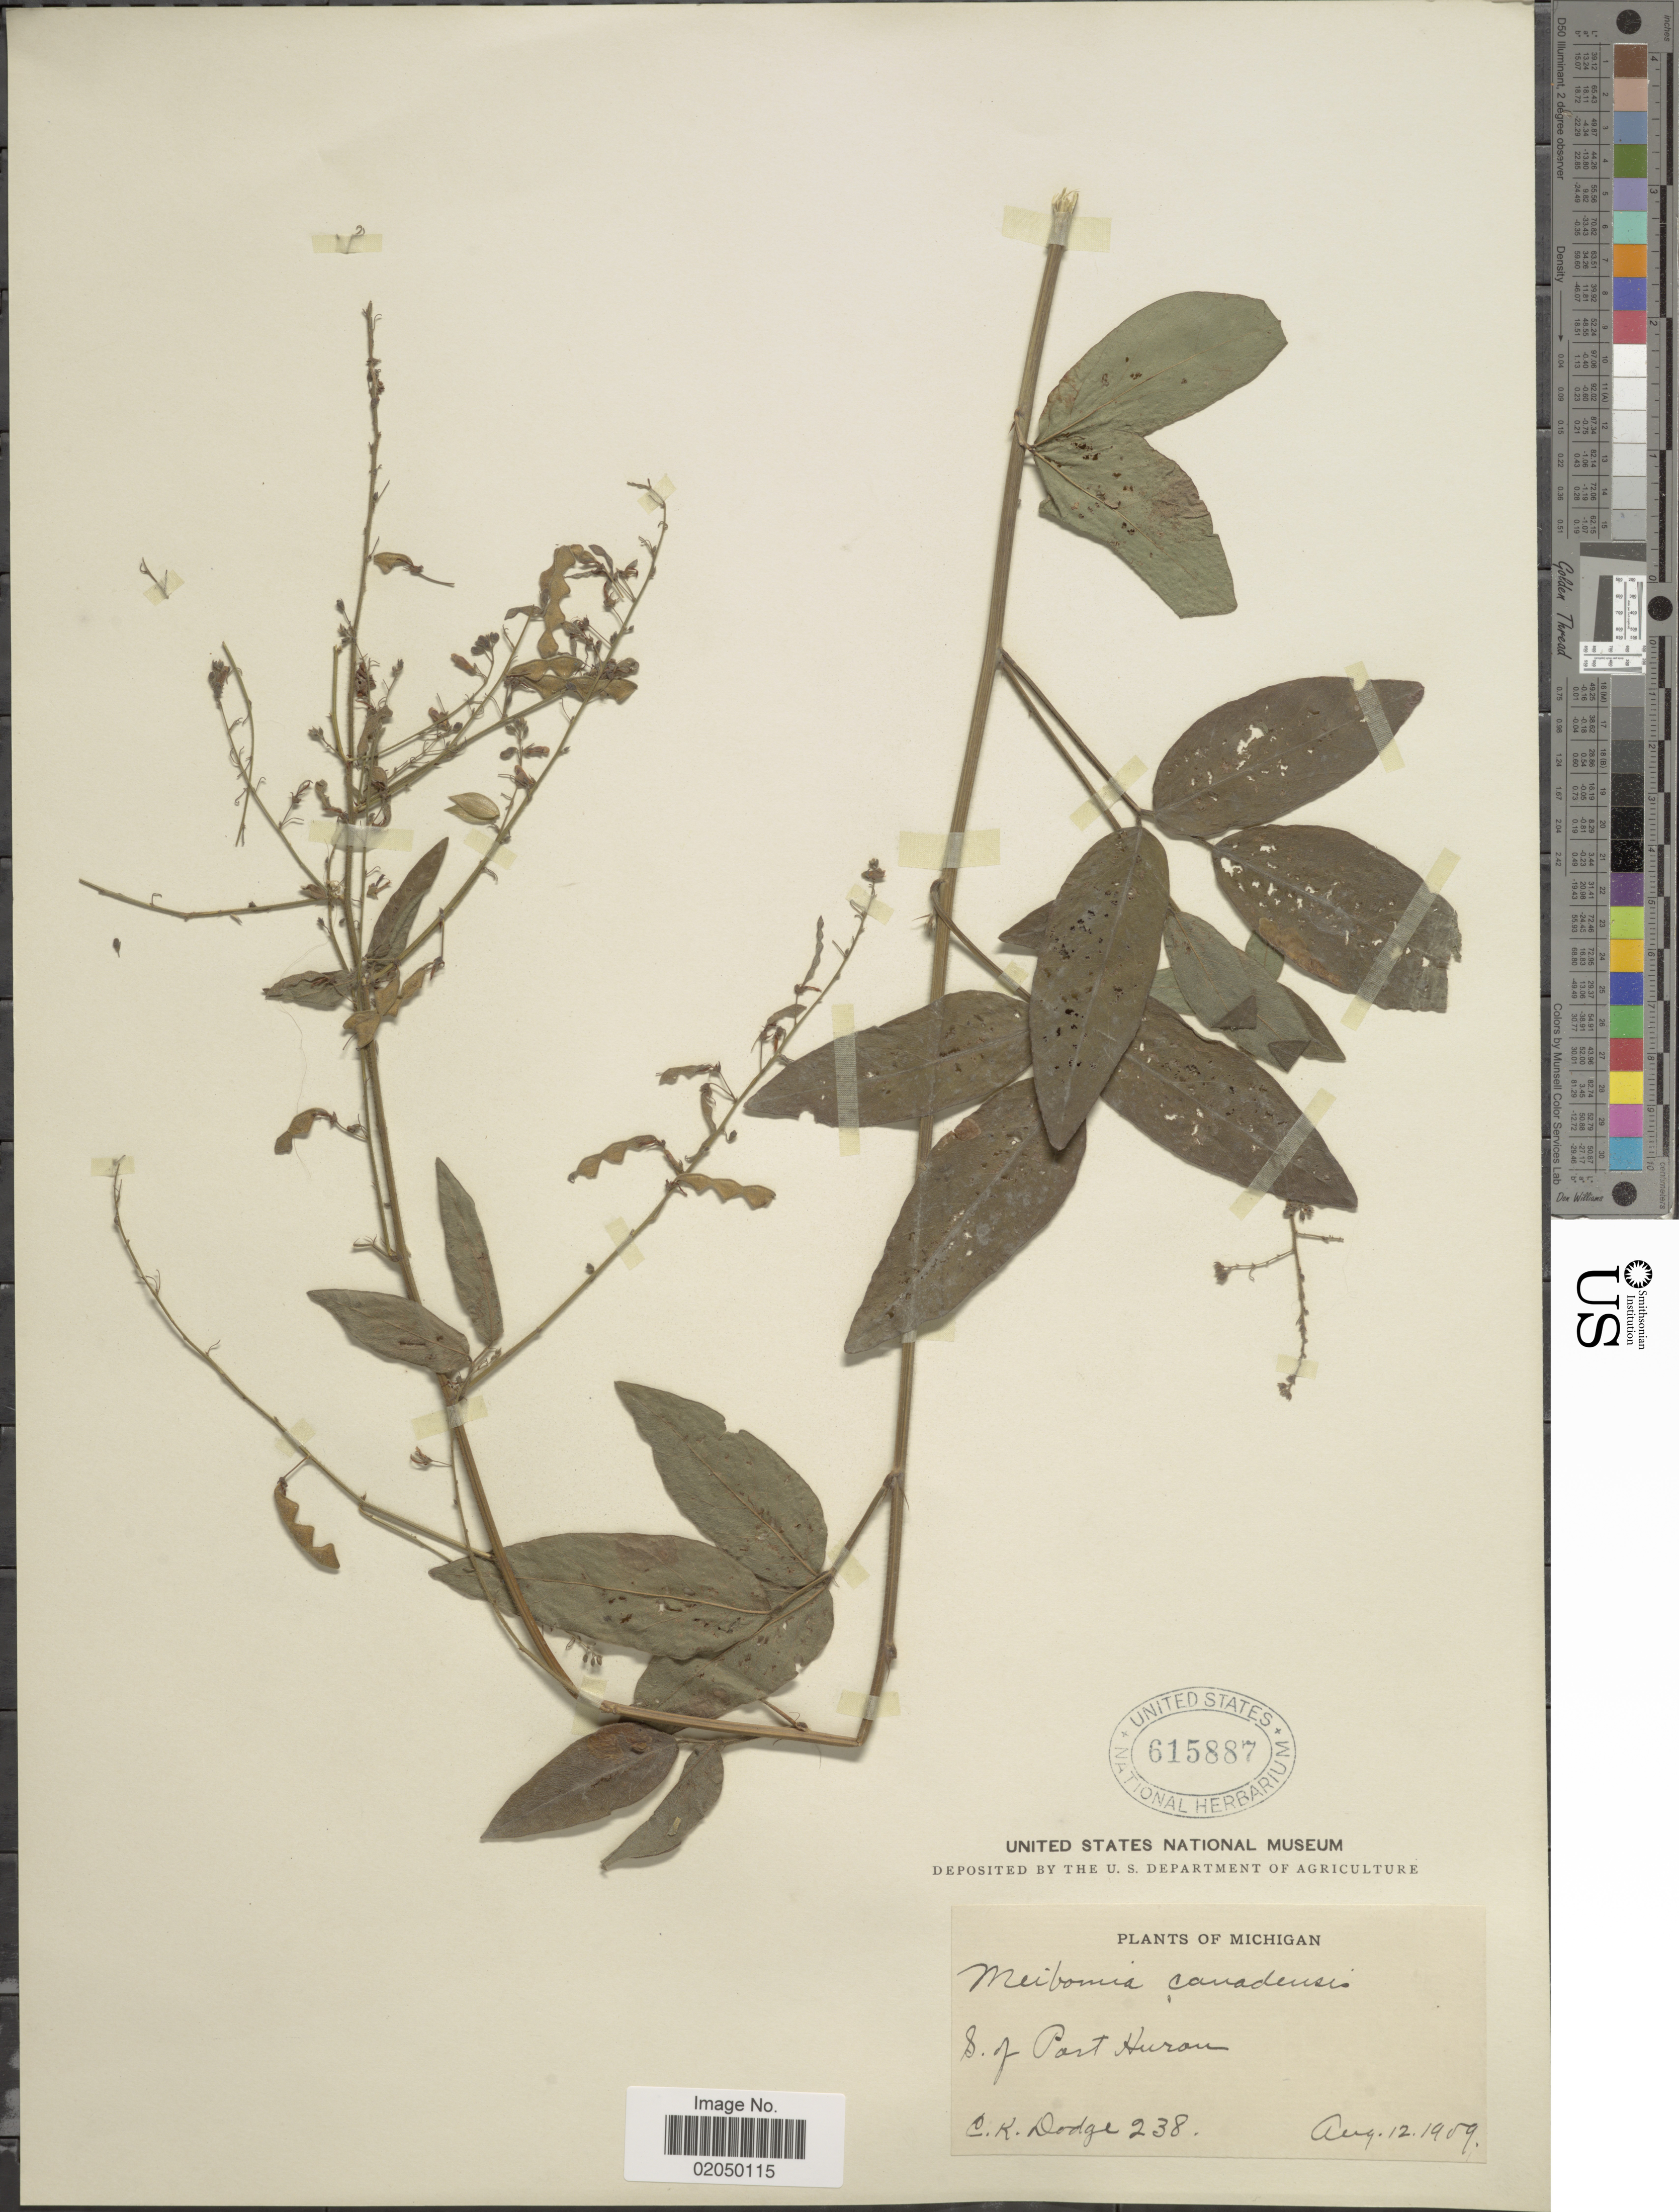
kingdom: Plantae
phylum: Tracheophyta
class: Magnoliopsida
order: Fabales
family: Fabaceae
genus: Desmodium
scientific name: Desmodium canadense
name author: (L.) DC.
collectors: C. Dodge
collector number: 238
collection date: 1909-08-12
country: United States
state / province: Michigan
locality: S. of Port Huron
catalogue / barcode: US 615887